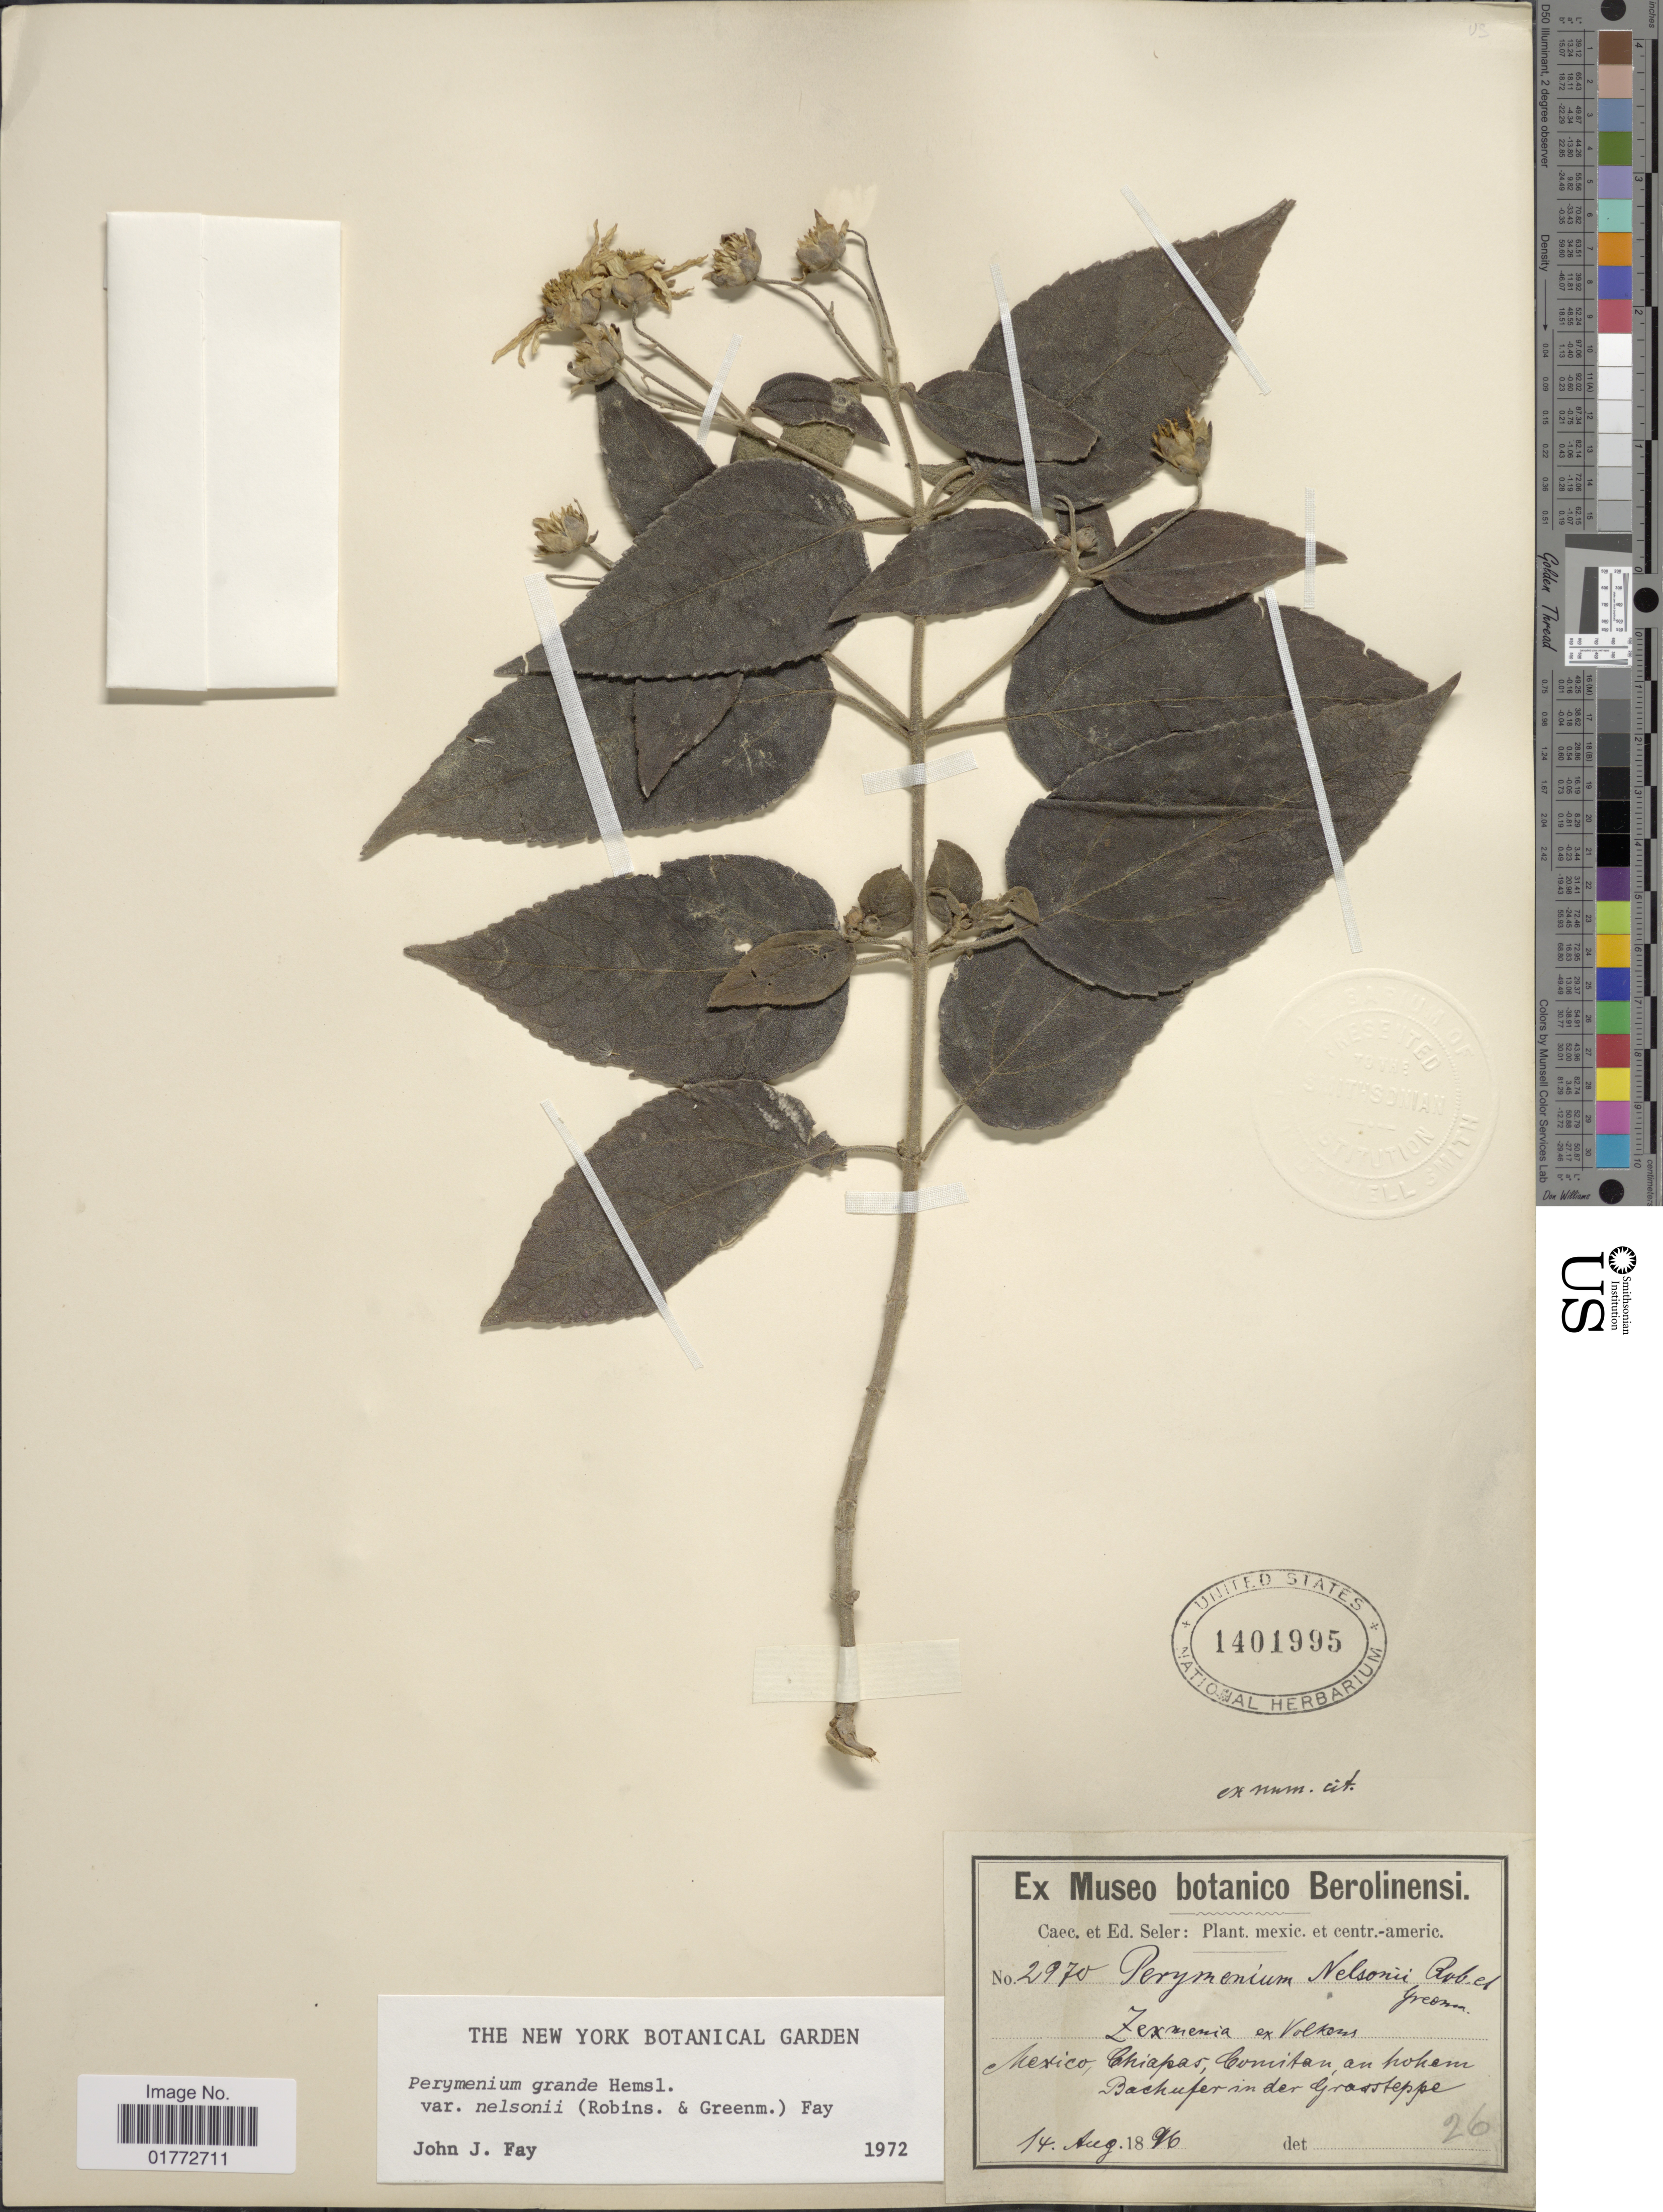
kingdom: Plantae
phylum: Tracheophyta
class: Magnoliopsida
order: Asterales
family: Asteraceae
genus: Perymenium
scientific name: Perymenium grande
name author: Hemsl.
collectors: ex Caec. et Ed Seler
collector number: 2970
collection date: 1896-08-14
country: Mexico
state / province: Chiapas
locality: Comitan, an hohem Bachufer in der Grossteppe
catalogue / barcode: US 1401995